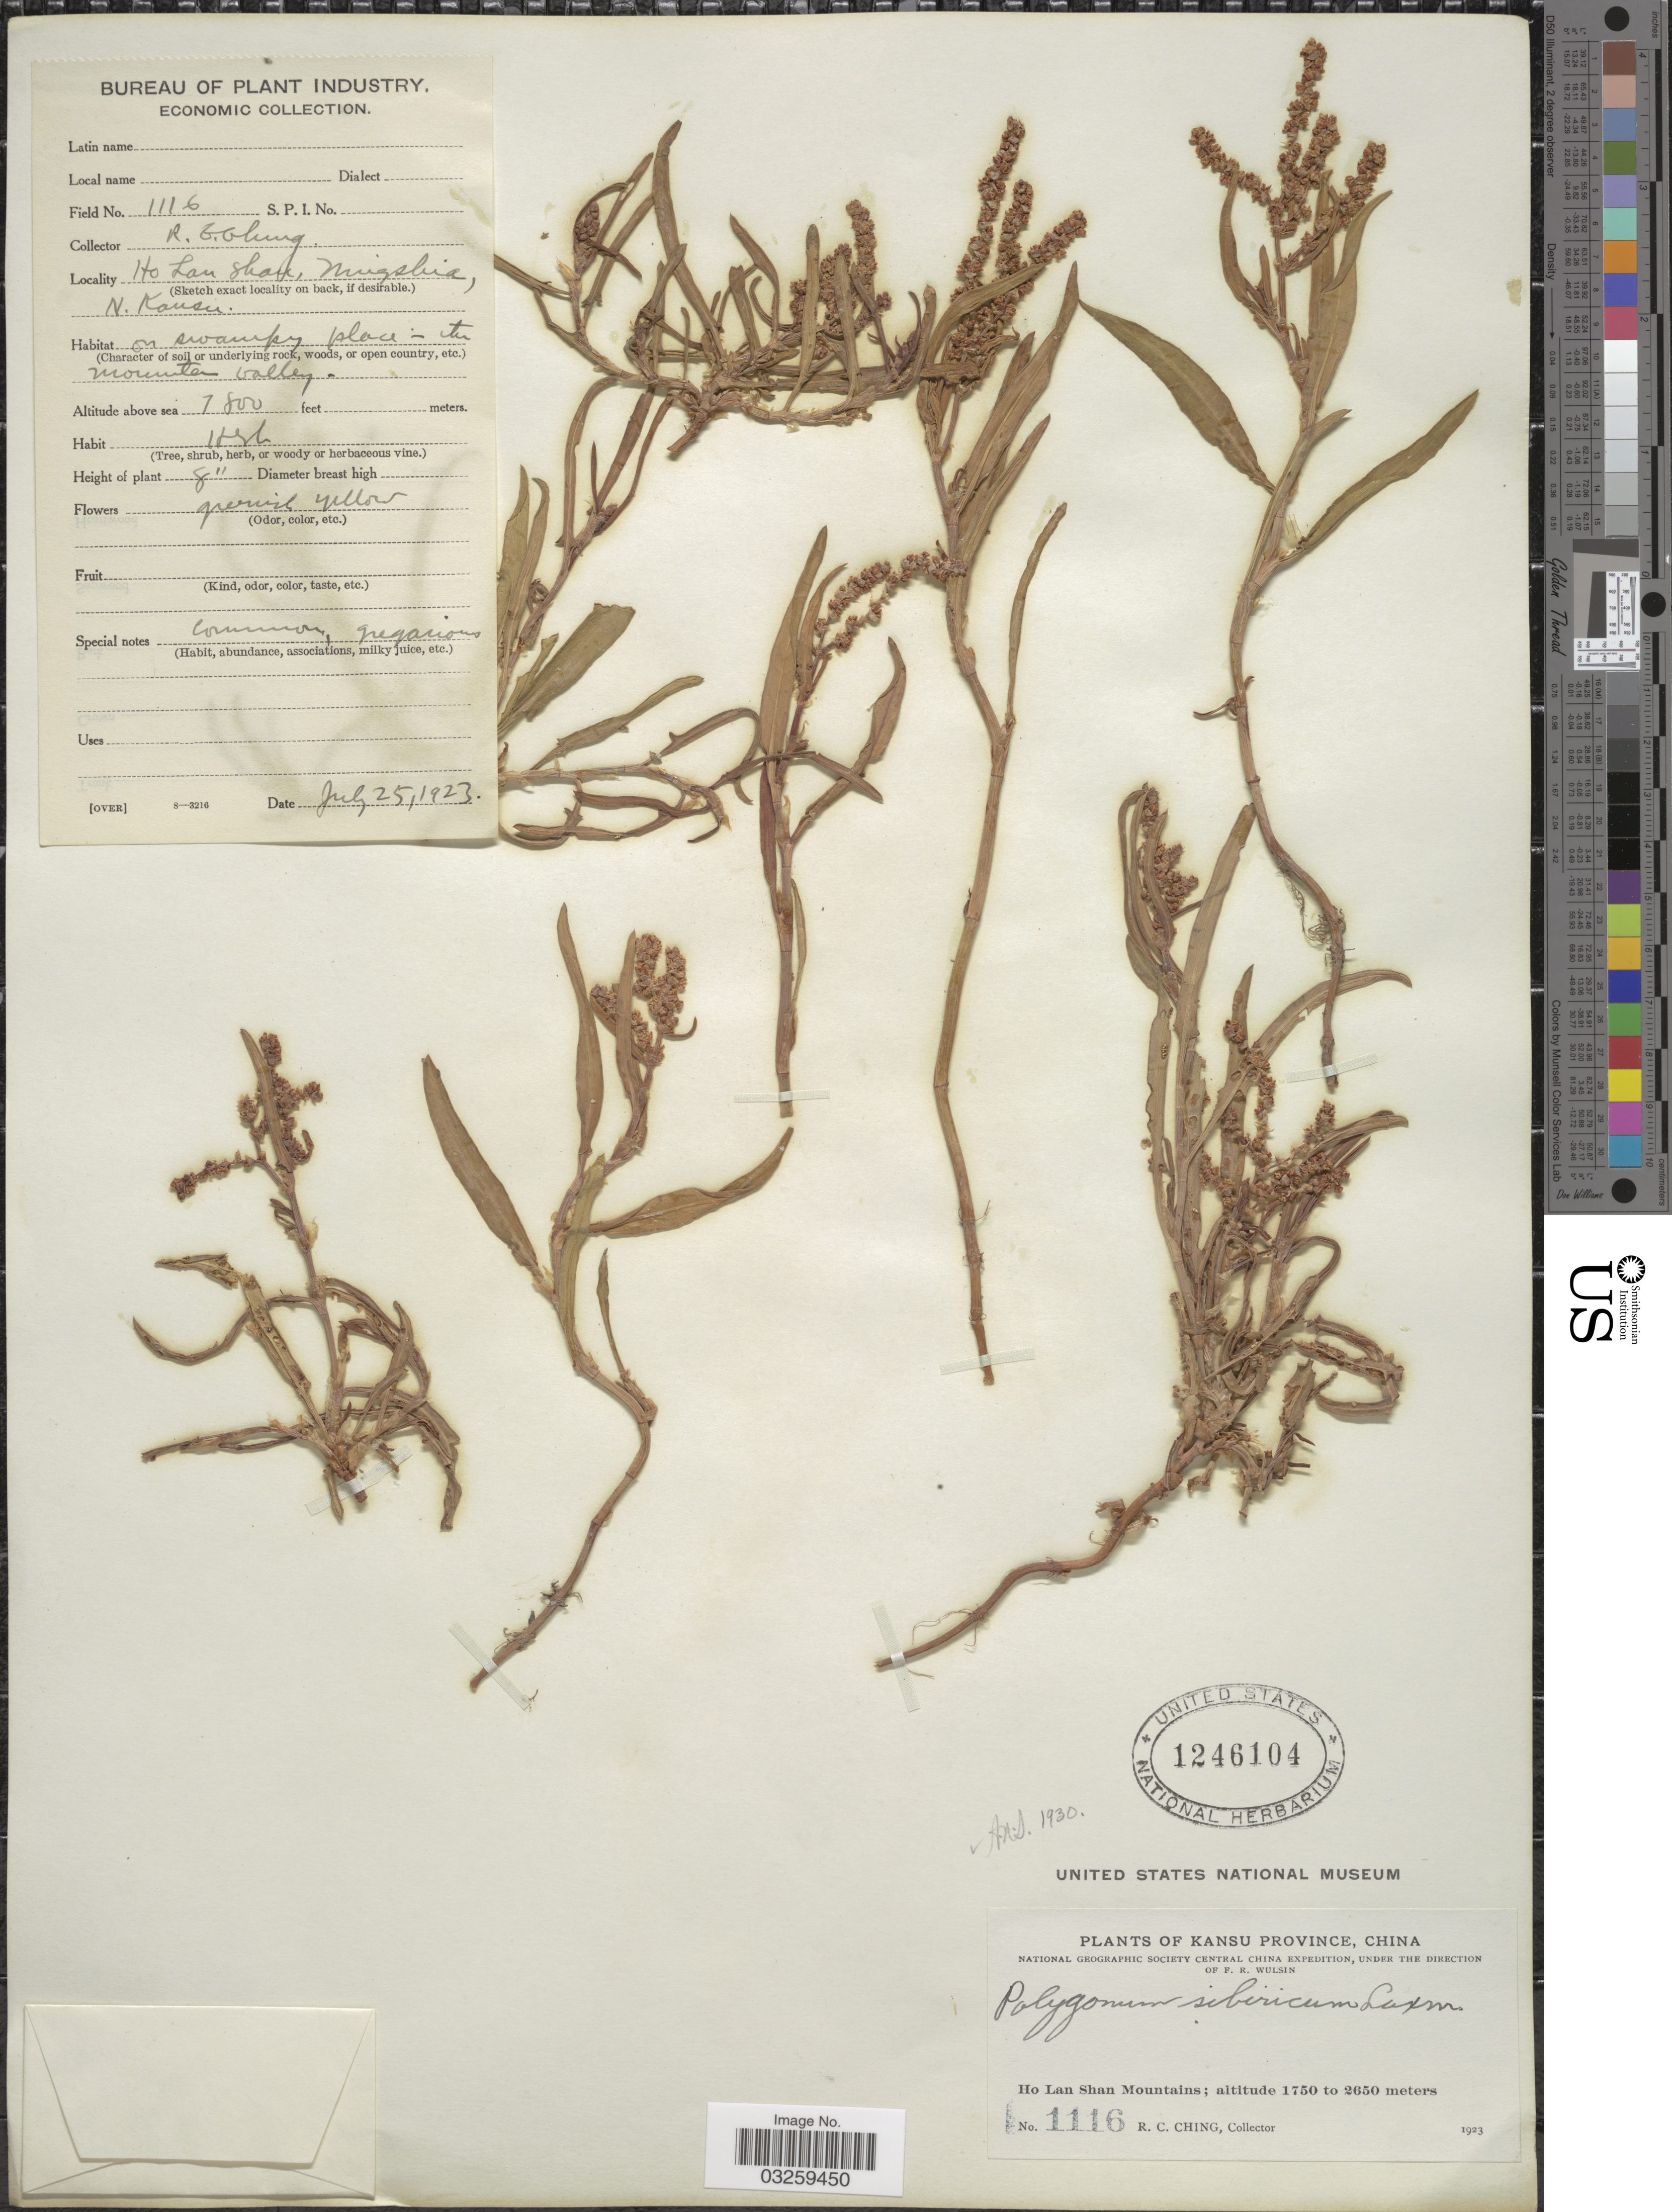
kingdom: Plantae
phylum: Tracheophyta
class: Magnoliopsida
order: Caryophyllales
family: Polygonaceae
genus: Knorringia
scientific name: Knorringia sibirica subsp. sibirica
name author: (Laxm.) Tzvelev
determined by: Strong, Mark T., (BOT), Smithsonian Institution - National Museum of Natural History (UNITED STATES)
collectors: R. C. Ching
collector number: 1116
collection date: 1923-07-25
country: China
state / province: Gansu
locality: Kansu Province, Ho La Shan Mountains, Ningshia, N. Kansu.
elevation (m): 2377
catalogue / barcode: US 1246104